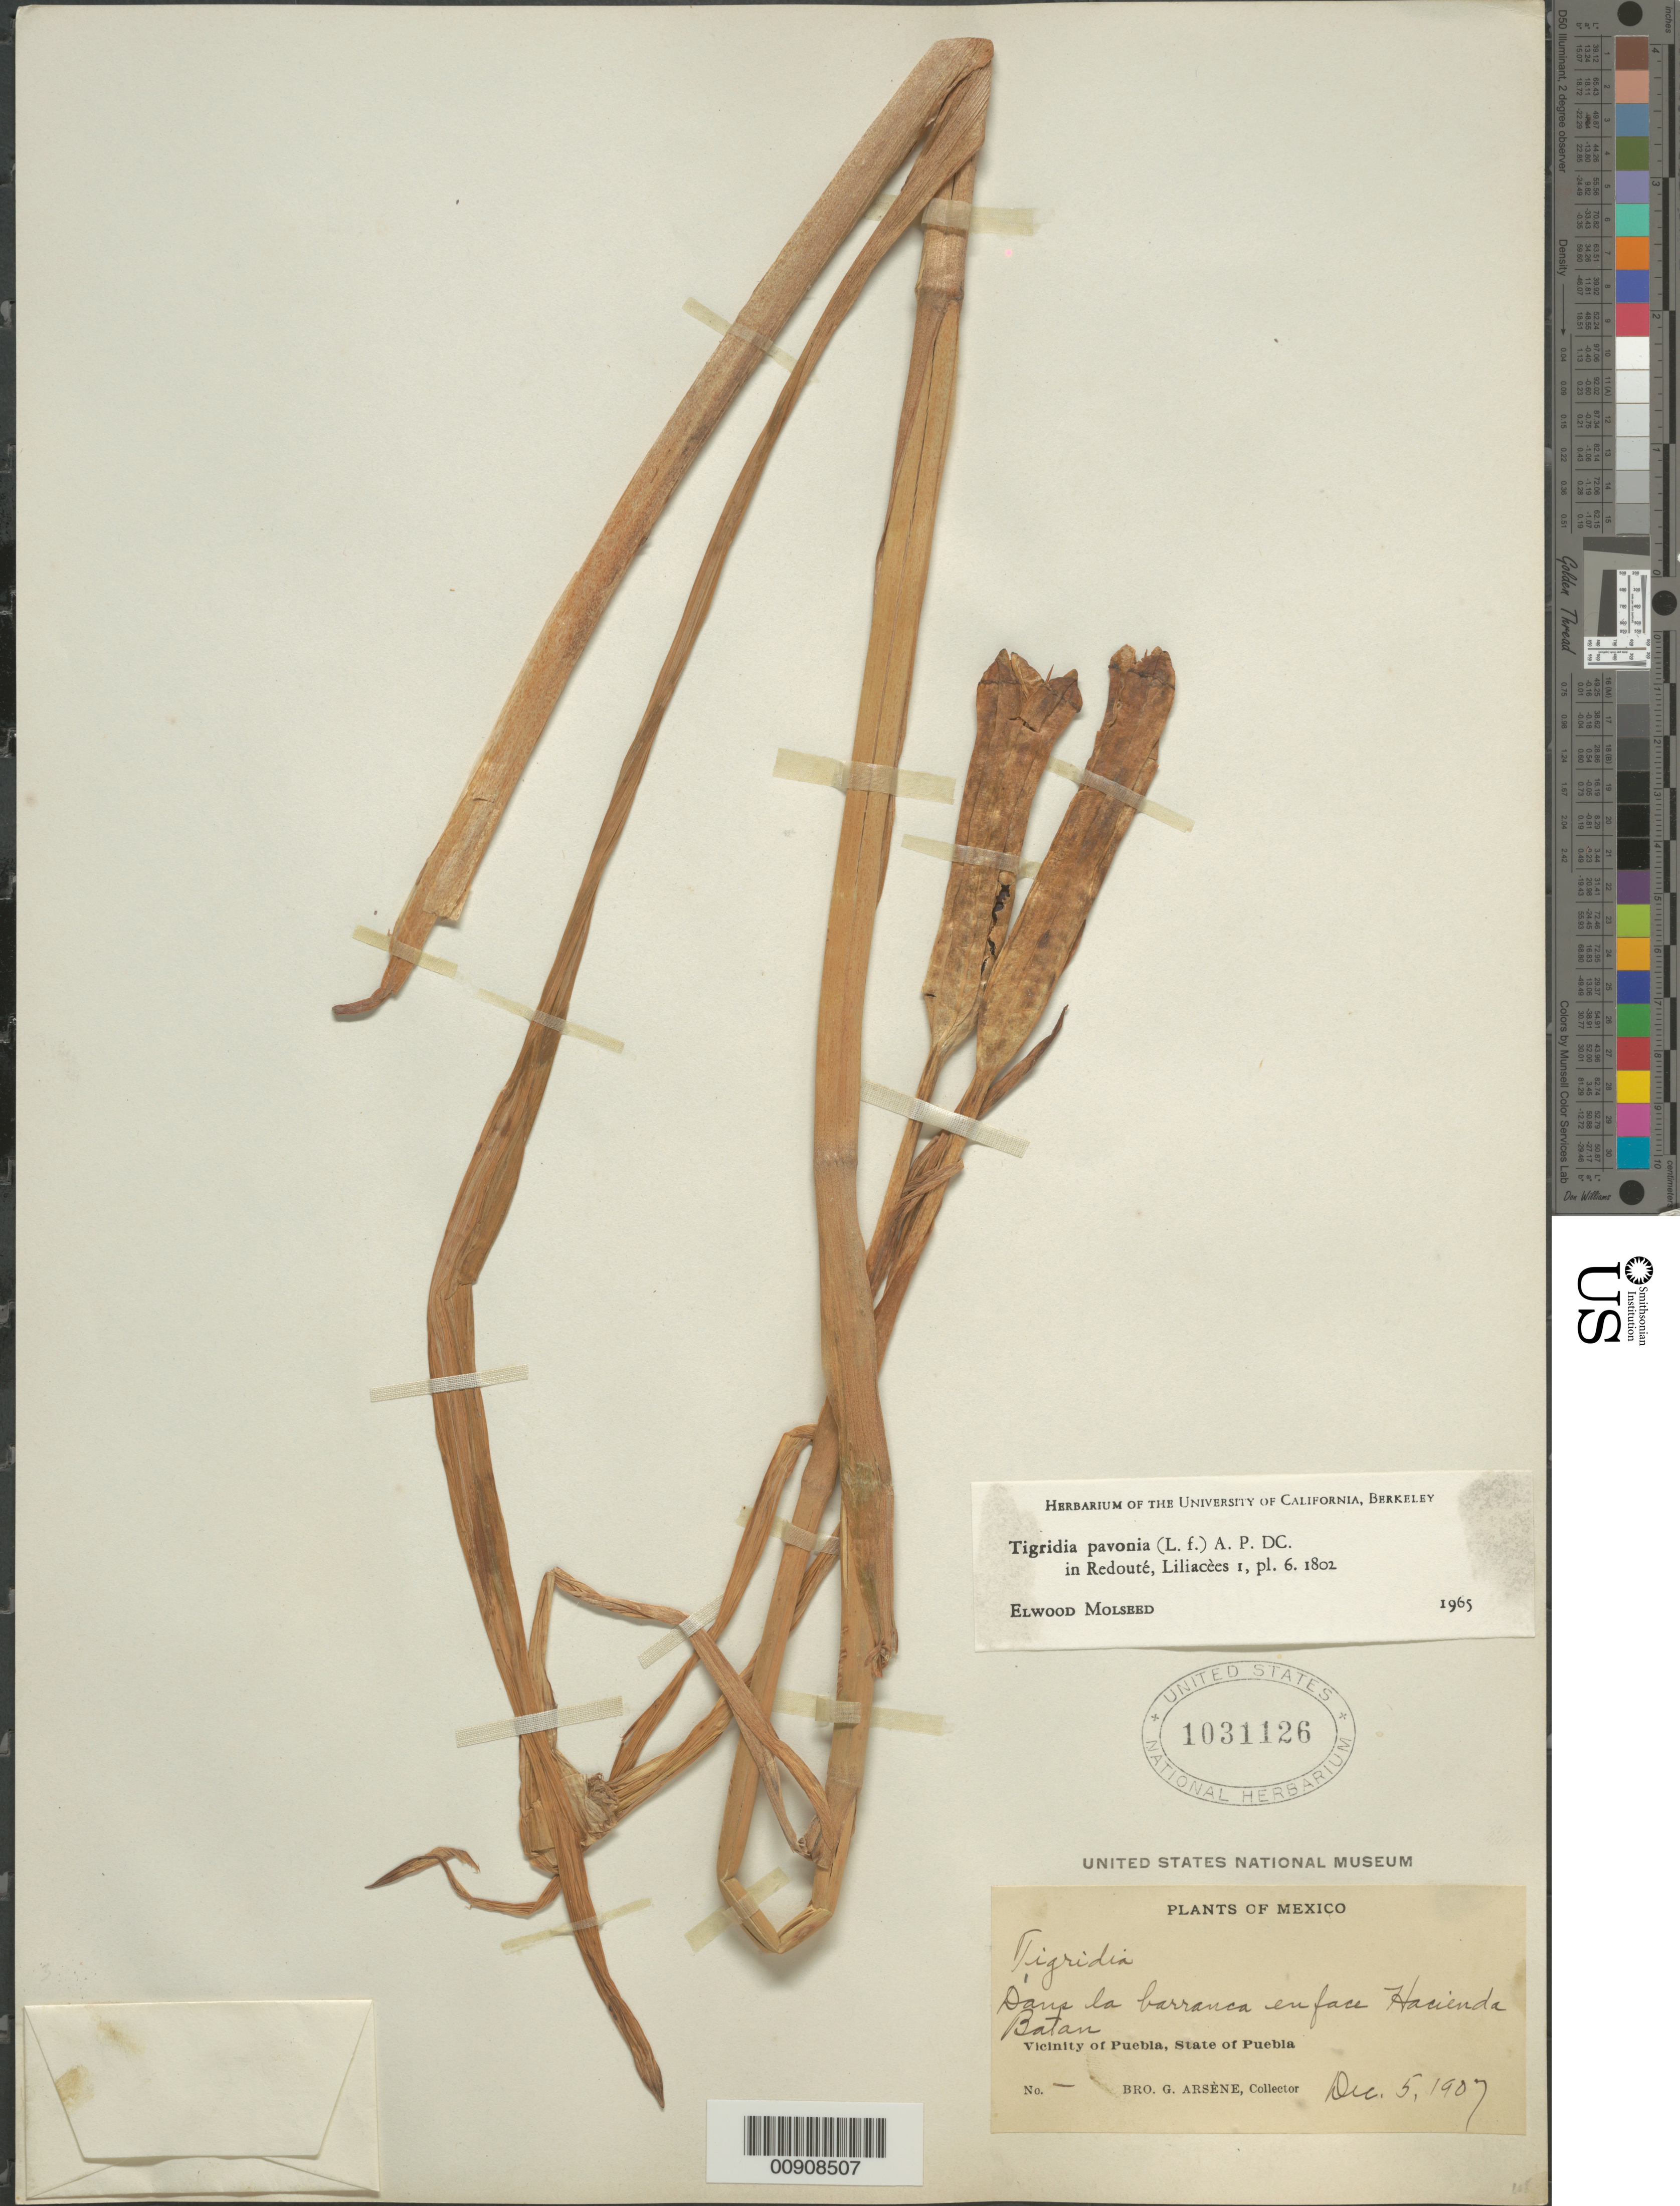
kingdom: Plantae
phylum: Tracheophyta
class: Liliopsida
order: Asparagales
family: Iridaceae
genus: Tigridia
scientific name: Tigridia pavonia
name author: (L. f.) DC.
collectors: Bro. G. Arsène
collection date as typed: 05 Dec 1907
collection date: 1907-12-05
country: Mexico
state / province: Puebla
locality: Dans la barranca en face Hacienda Batan, near Totimehuacan. Vicinity of Puebla, State of Puebla.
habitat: Barranca.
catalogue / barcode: US 1031126